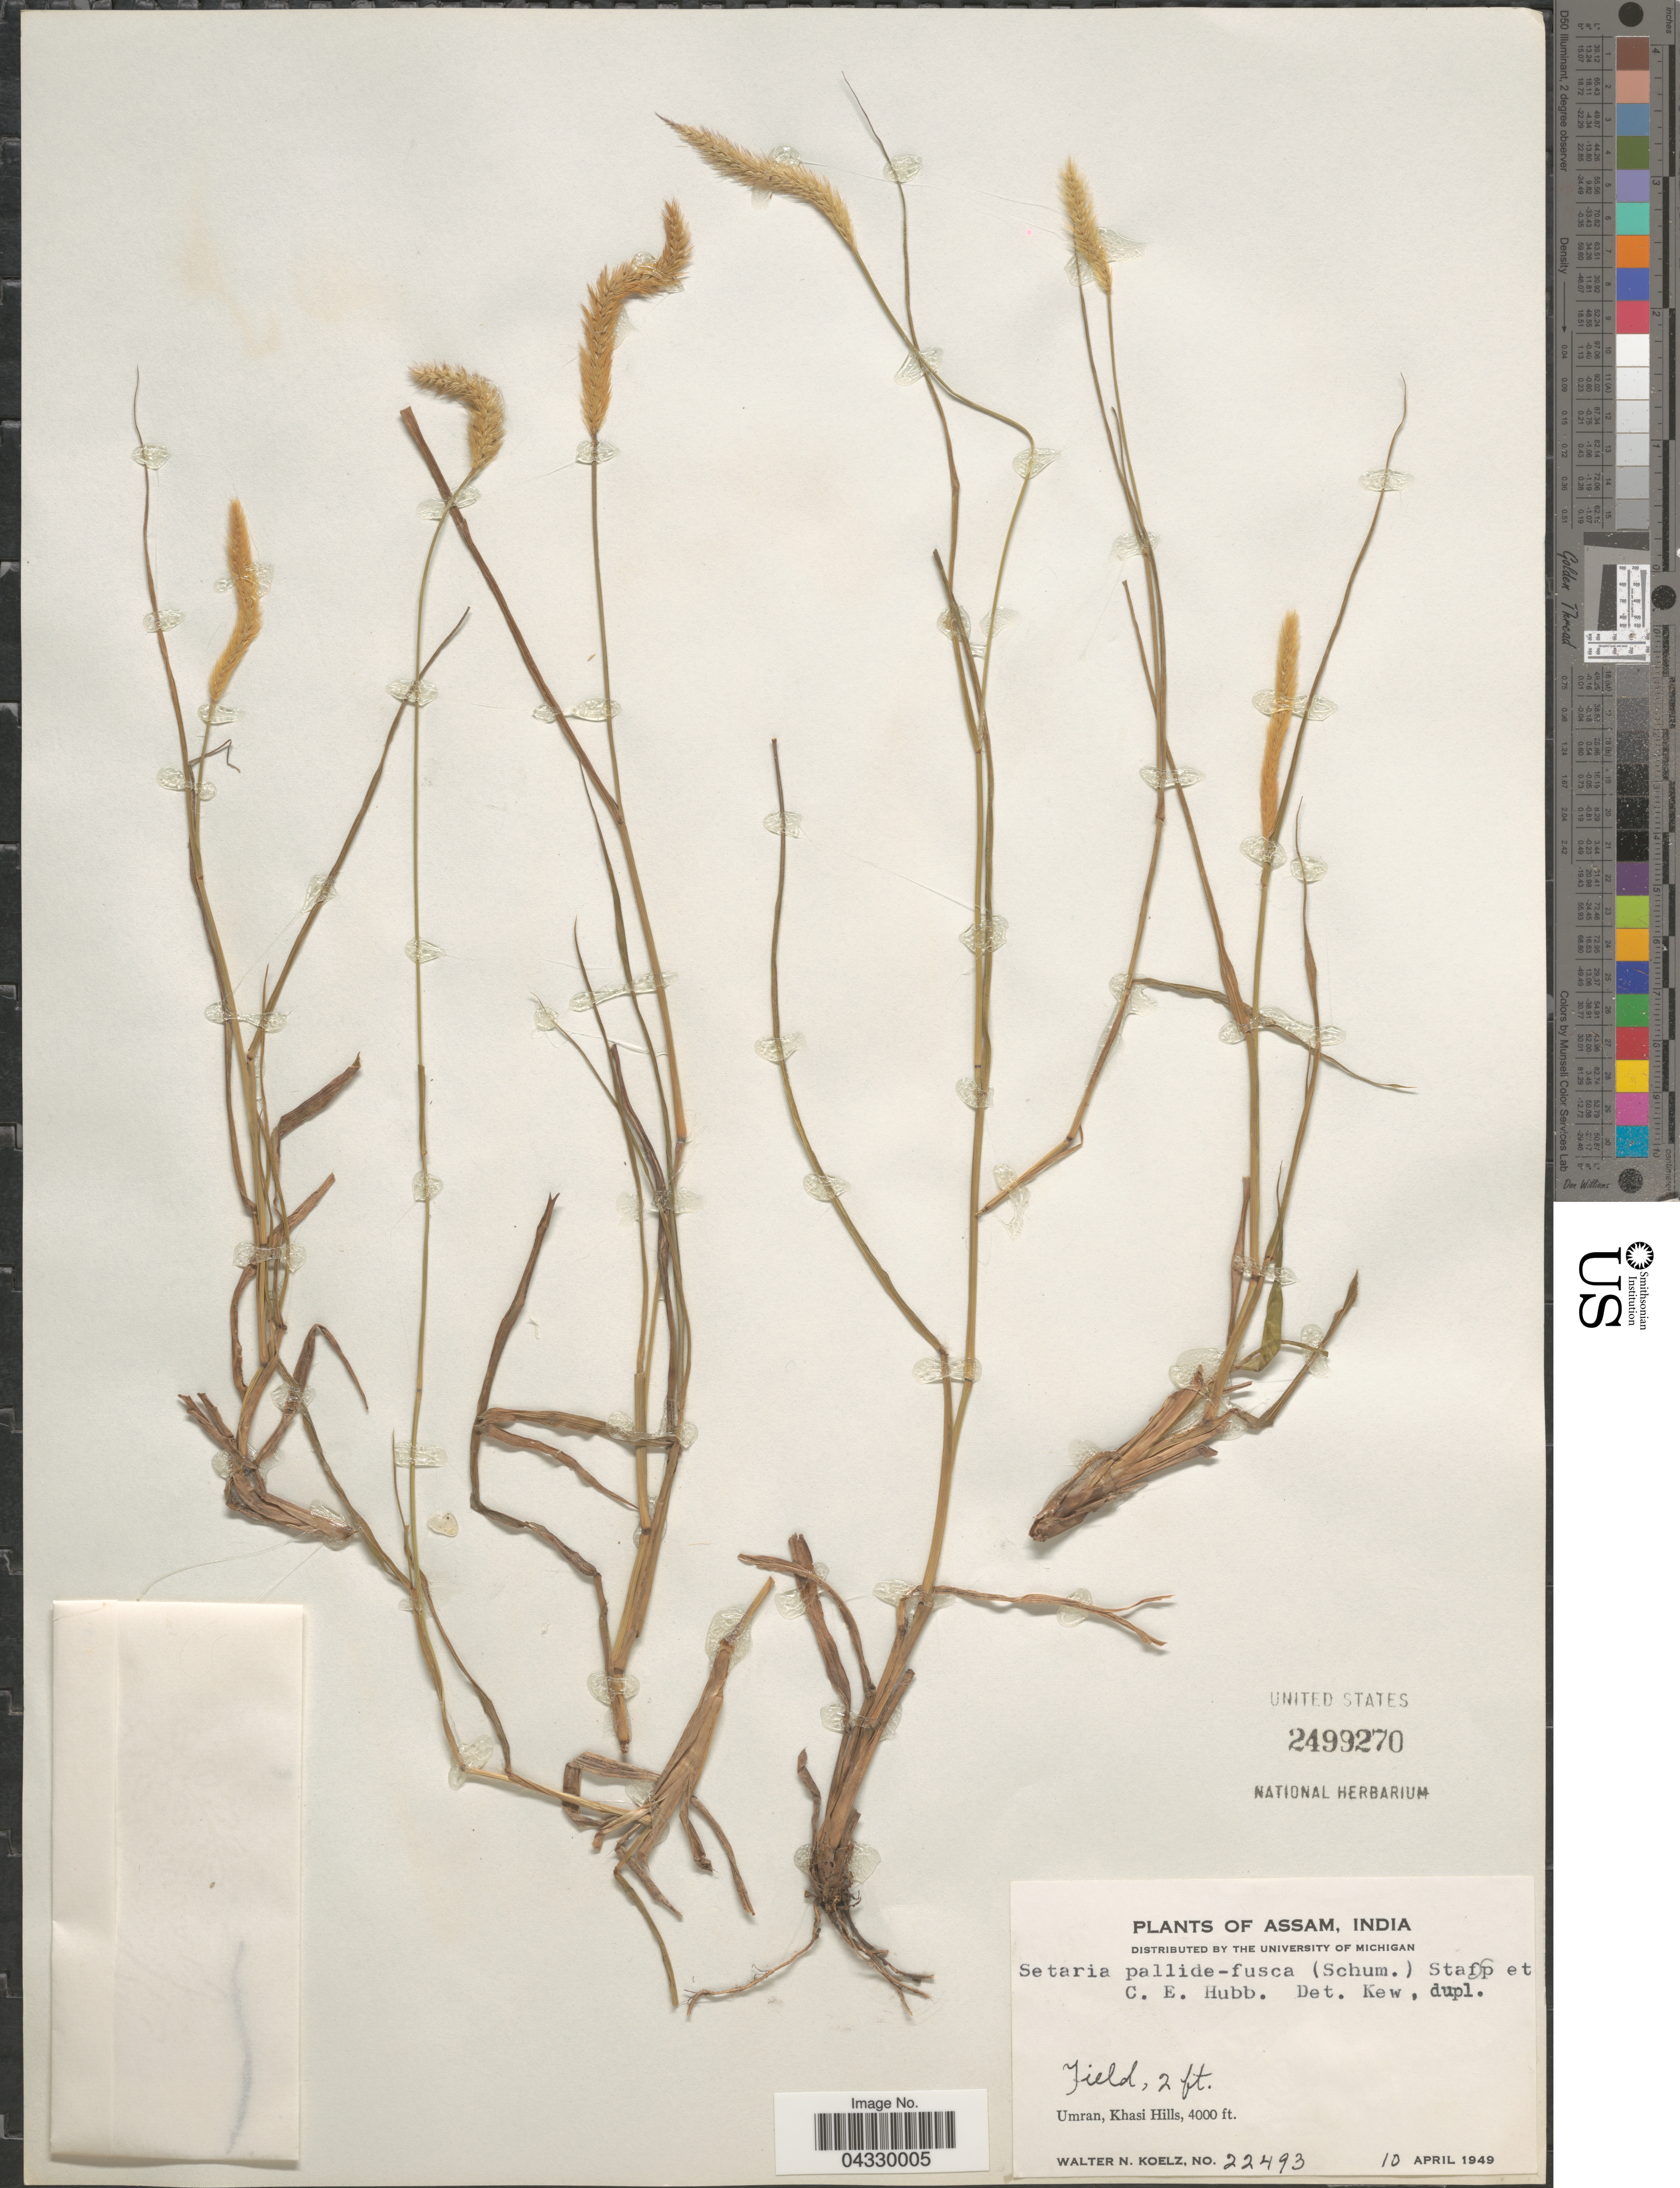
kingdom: Plantae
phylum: Tracheophyta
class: Liliopsida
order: Poales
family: Poaceae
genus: Setaria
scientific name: Setaria pallide-fusca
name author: (Schumach.) Stapf & C.E. Hubb.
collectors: W. N. Koelz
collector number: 22493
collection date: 1949-04-10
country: India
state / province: Meghalaya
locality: Umran, Khasi Hills.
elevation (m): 1219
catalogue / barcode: US 2499270